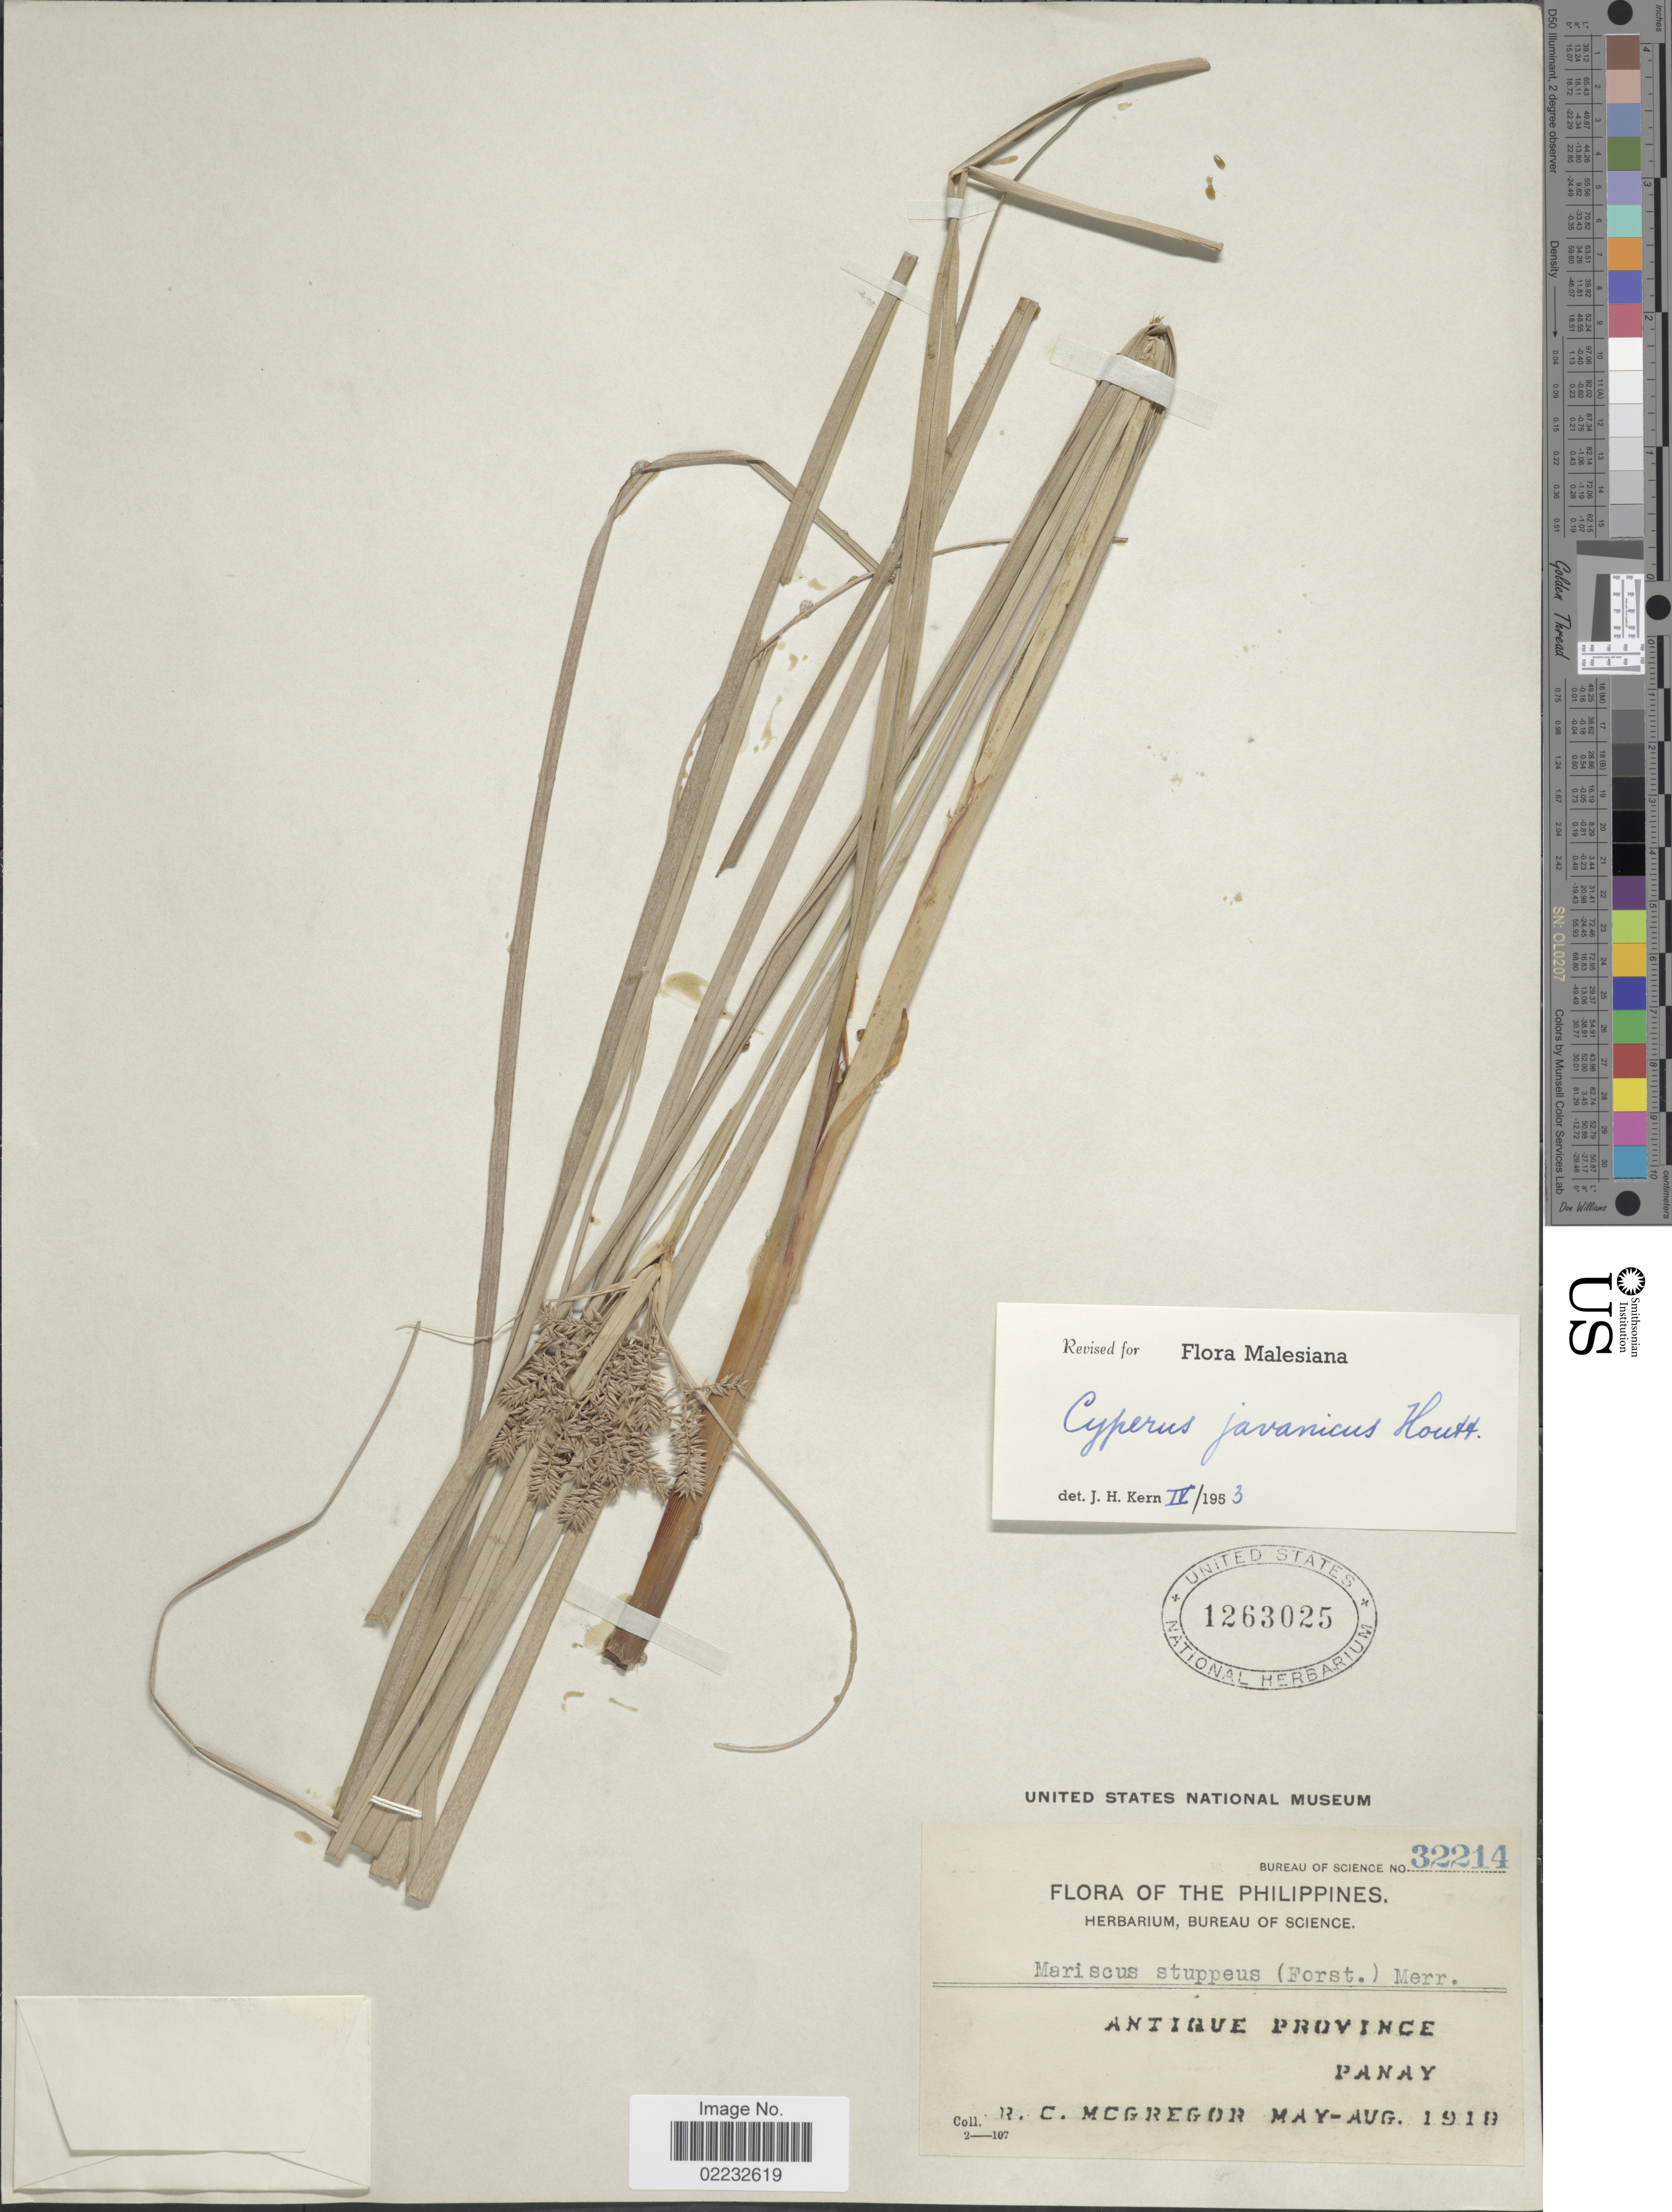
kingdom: Plantae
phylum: Tracheophyta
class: Liliopsida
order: Poales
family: Cyperaceae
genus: Cyperus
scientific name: Cyperus javanicus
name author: Houtt.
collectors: R. C. McGregor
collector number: Bureau of Science 32214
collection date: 1918-05/1918-08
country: Philippines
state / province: Western Visayas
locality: Antique Province. Panay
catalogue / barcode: US 1263025